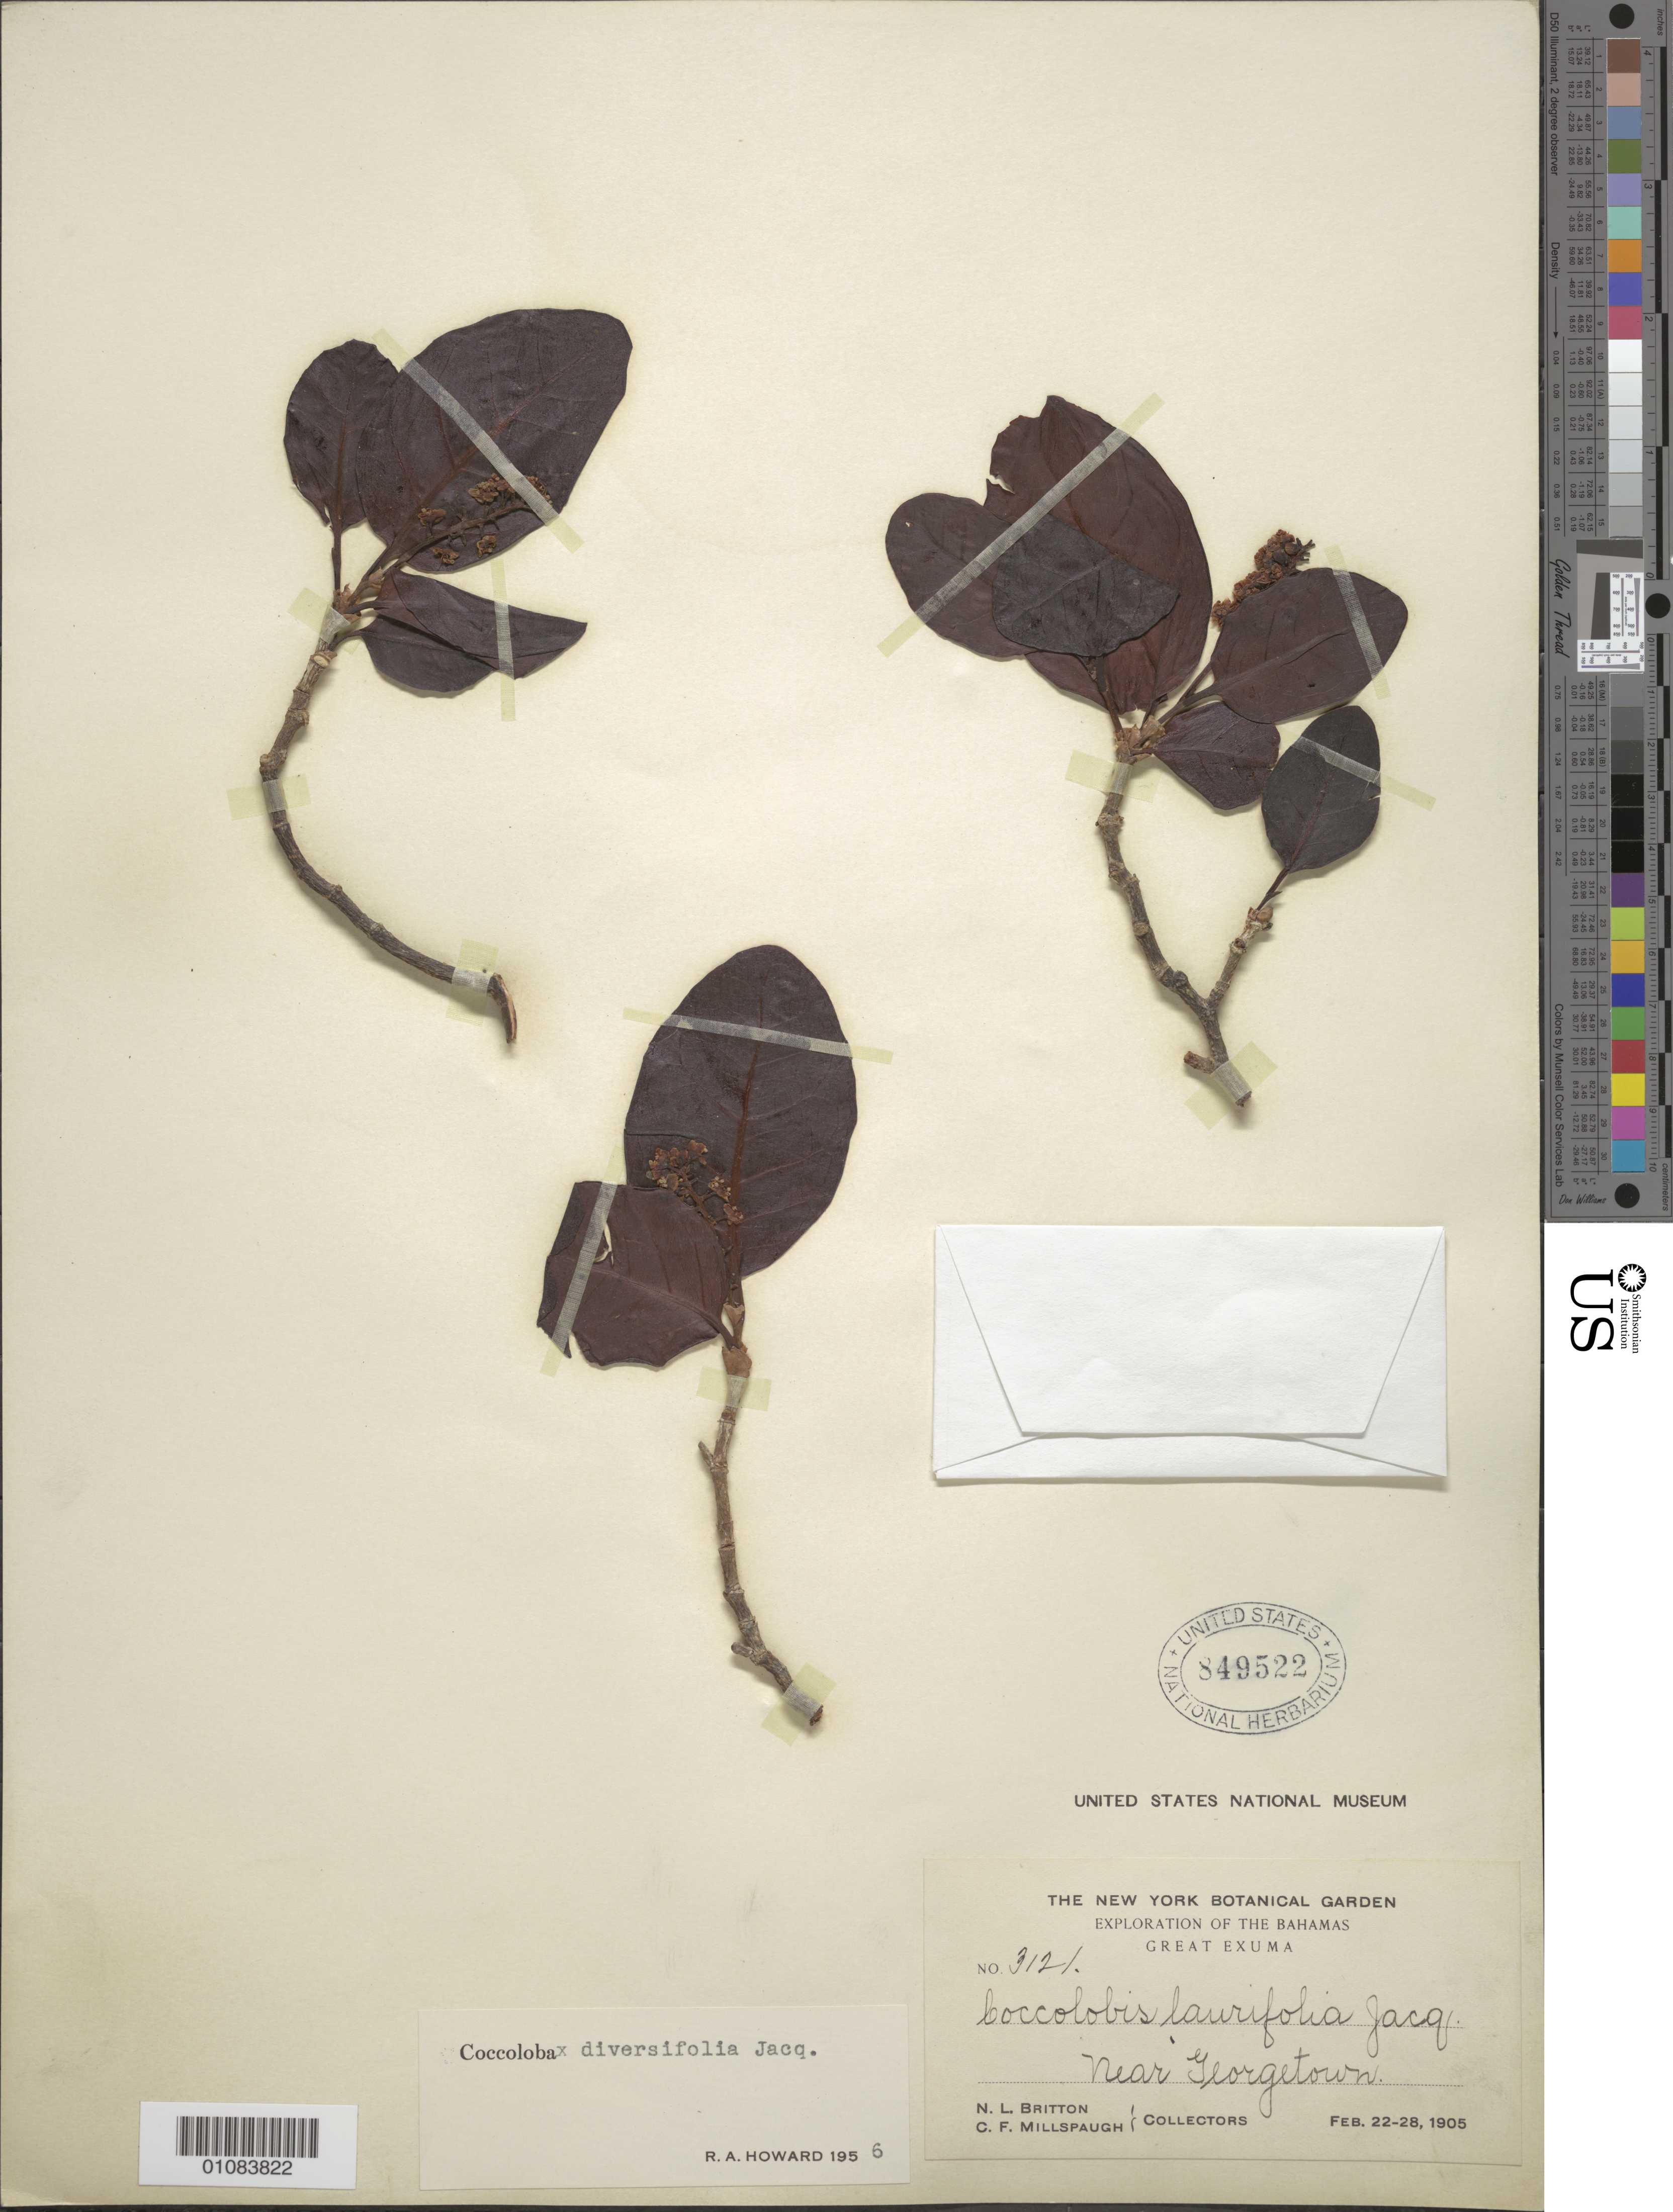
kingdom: Plantae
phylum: Tracheophyta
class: Magnoliopsida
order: Caryophyllales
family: Polygonaceae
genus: Coccoloba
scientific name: Coccoloba diversifolia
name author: Jacq.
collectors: N. Britton & C. F. Millspaugh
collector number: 3121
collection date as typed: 22 Feb 1905 to 28 Feb 1905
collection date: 1905-02-22/1905-02-28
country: Bahamas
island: Great Exuma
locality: Near Georgetown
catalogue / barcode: US 849522